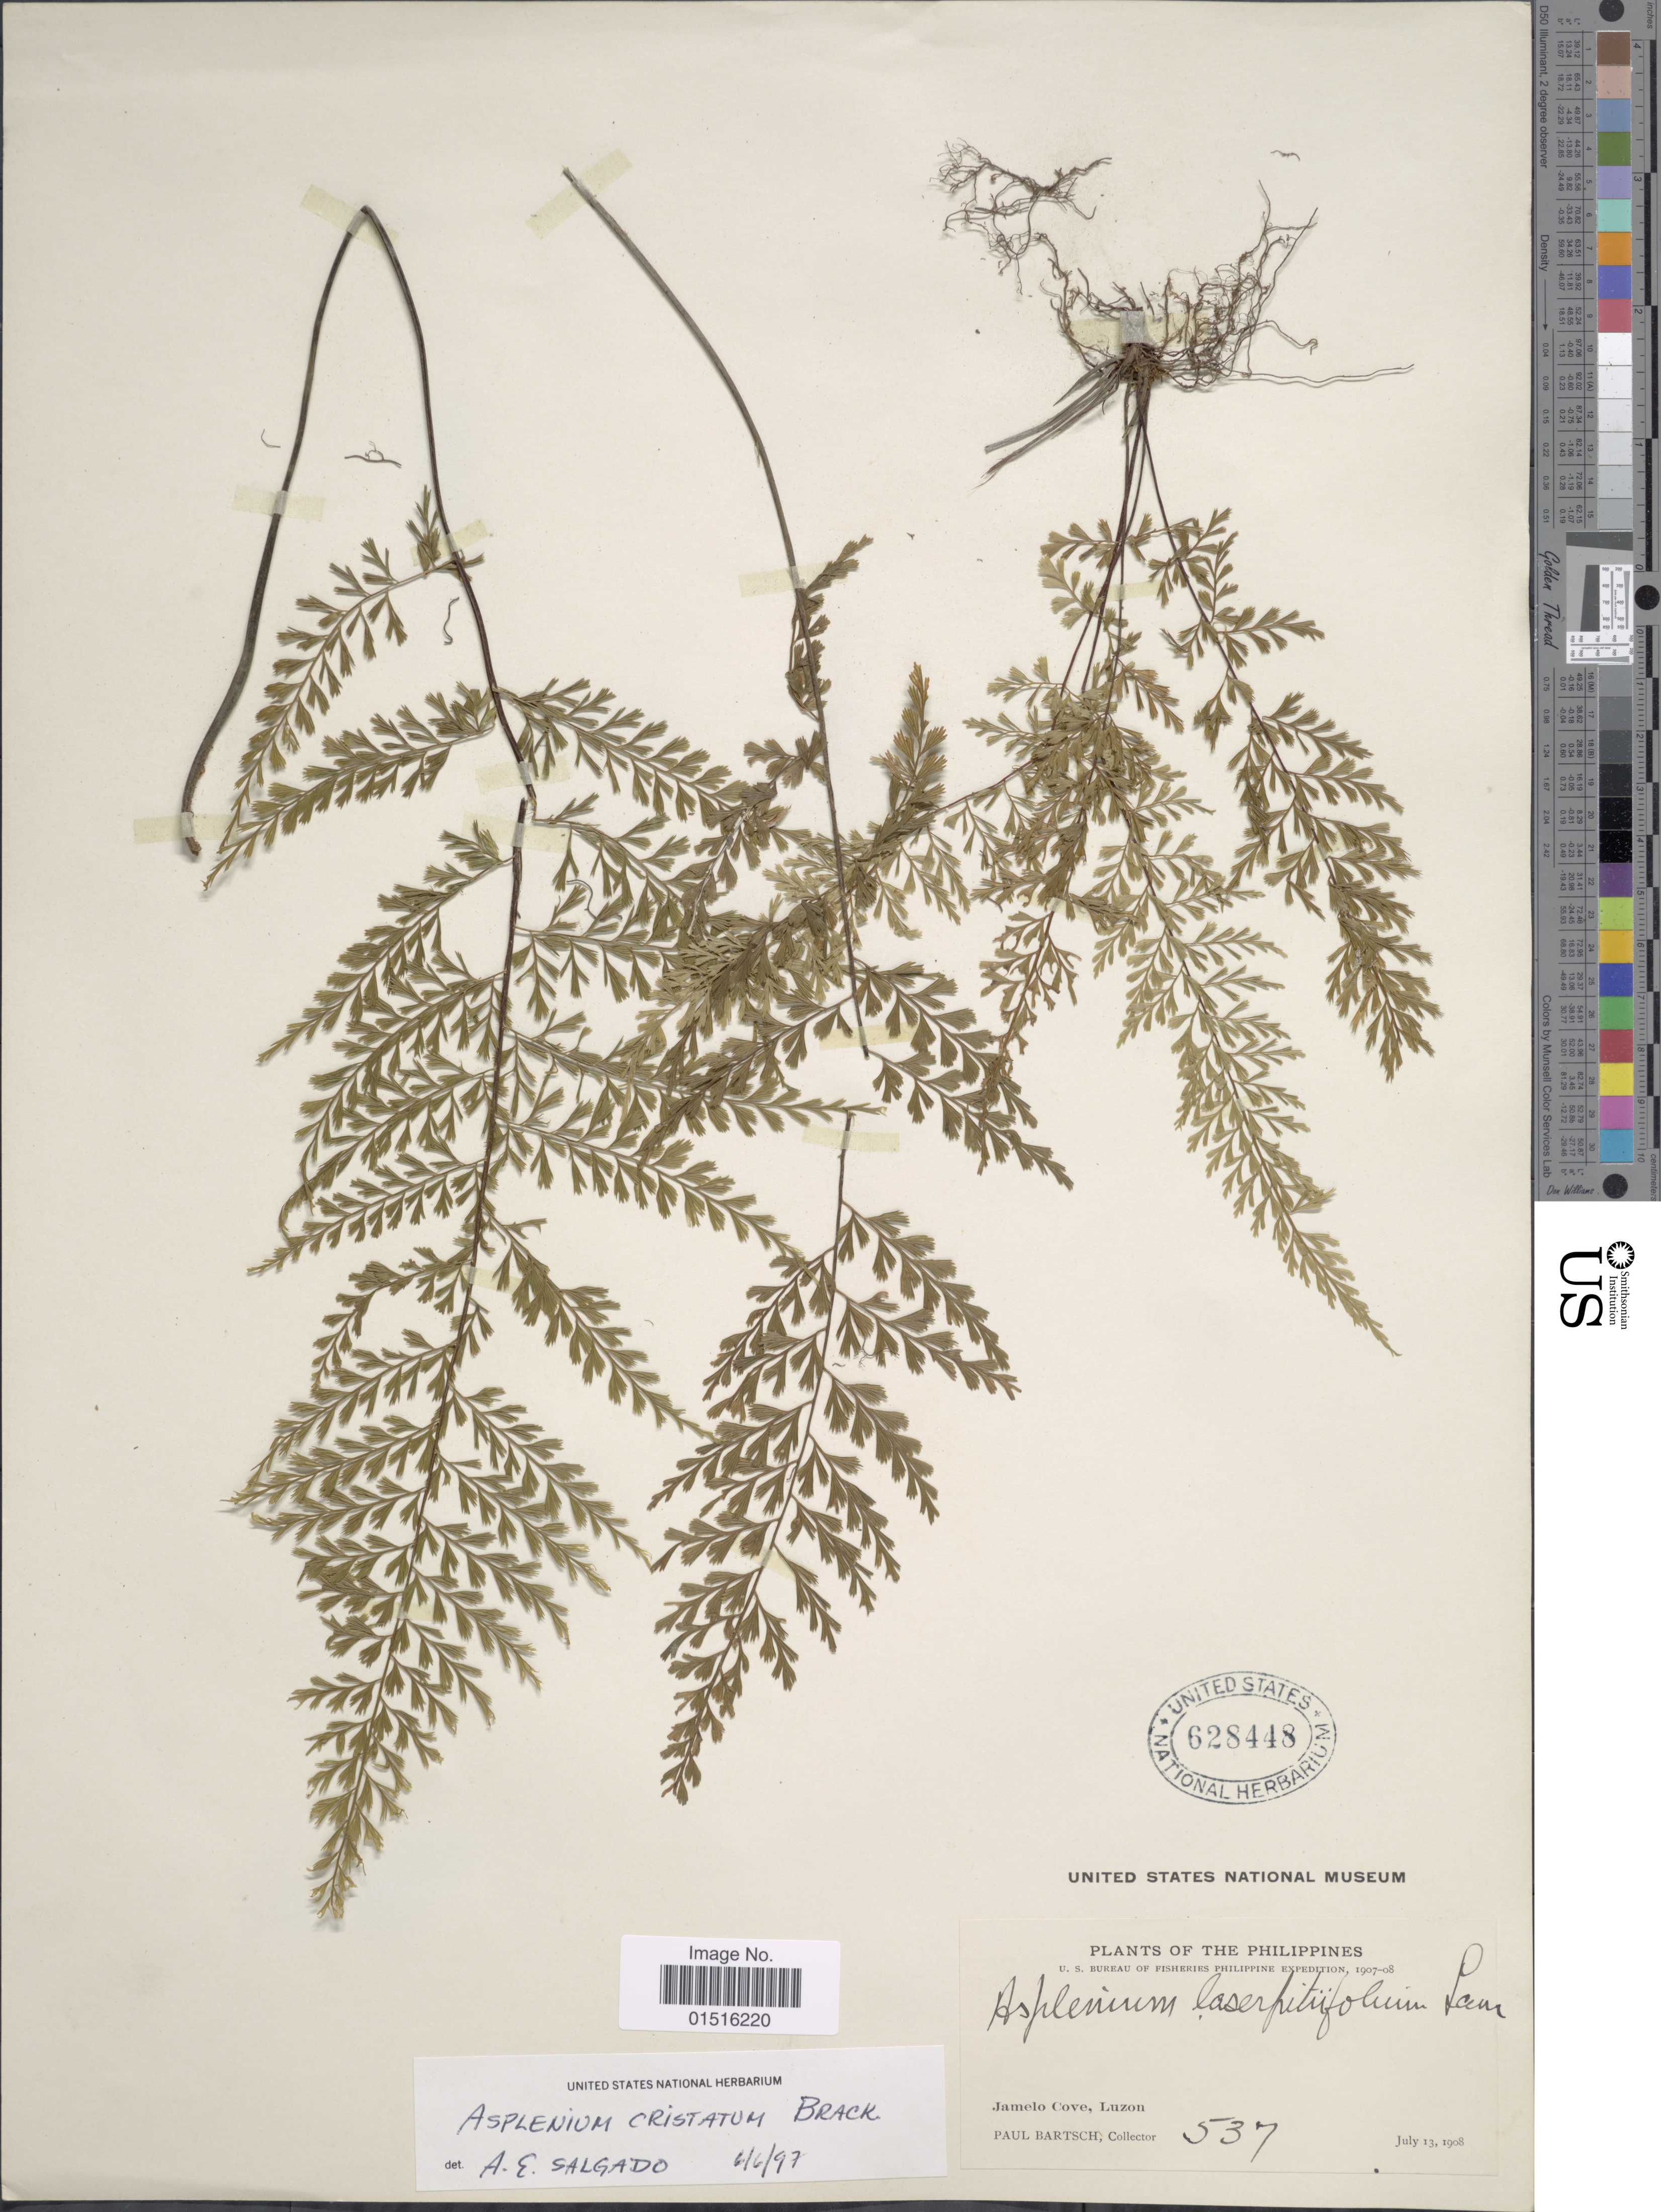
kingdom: Plantae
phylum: Tracheophyta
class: Polypodiopsida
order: Polypodiales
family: Aspleniaceae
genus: Asplenium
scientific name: Asplenium cristatum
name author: Lam.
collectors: P. Bartsch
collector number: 537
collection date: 1908-07-13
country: Philippines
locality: Jamelo de Cove, Luzon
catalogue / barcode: US 628448